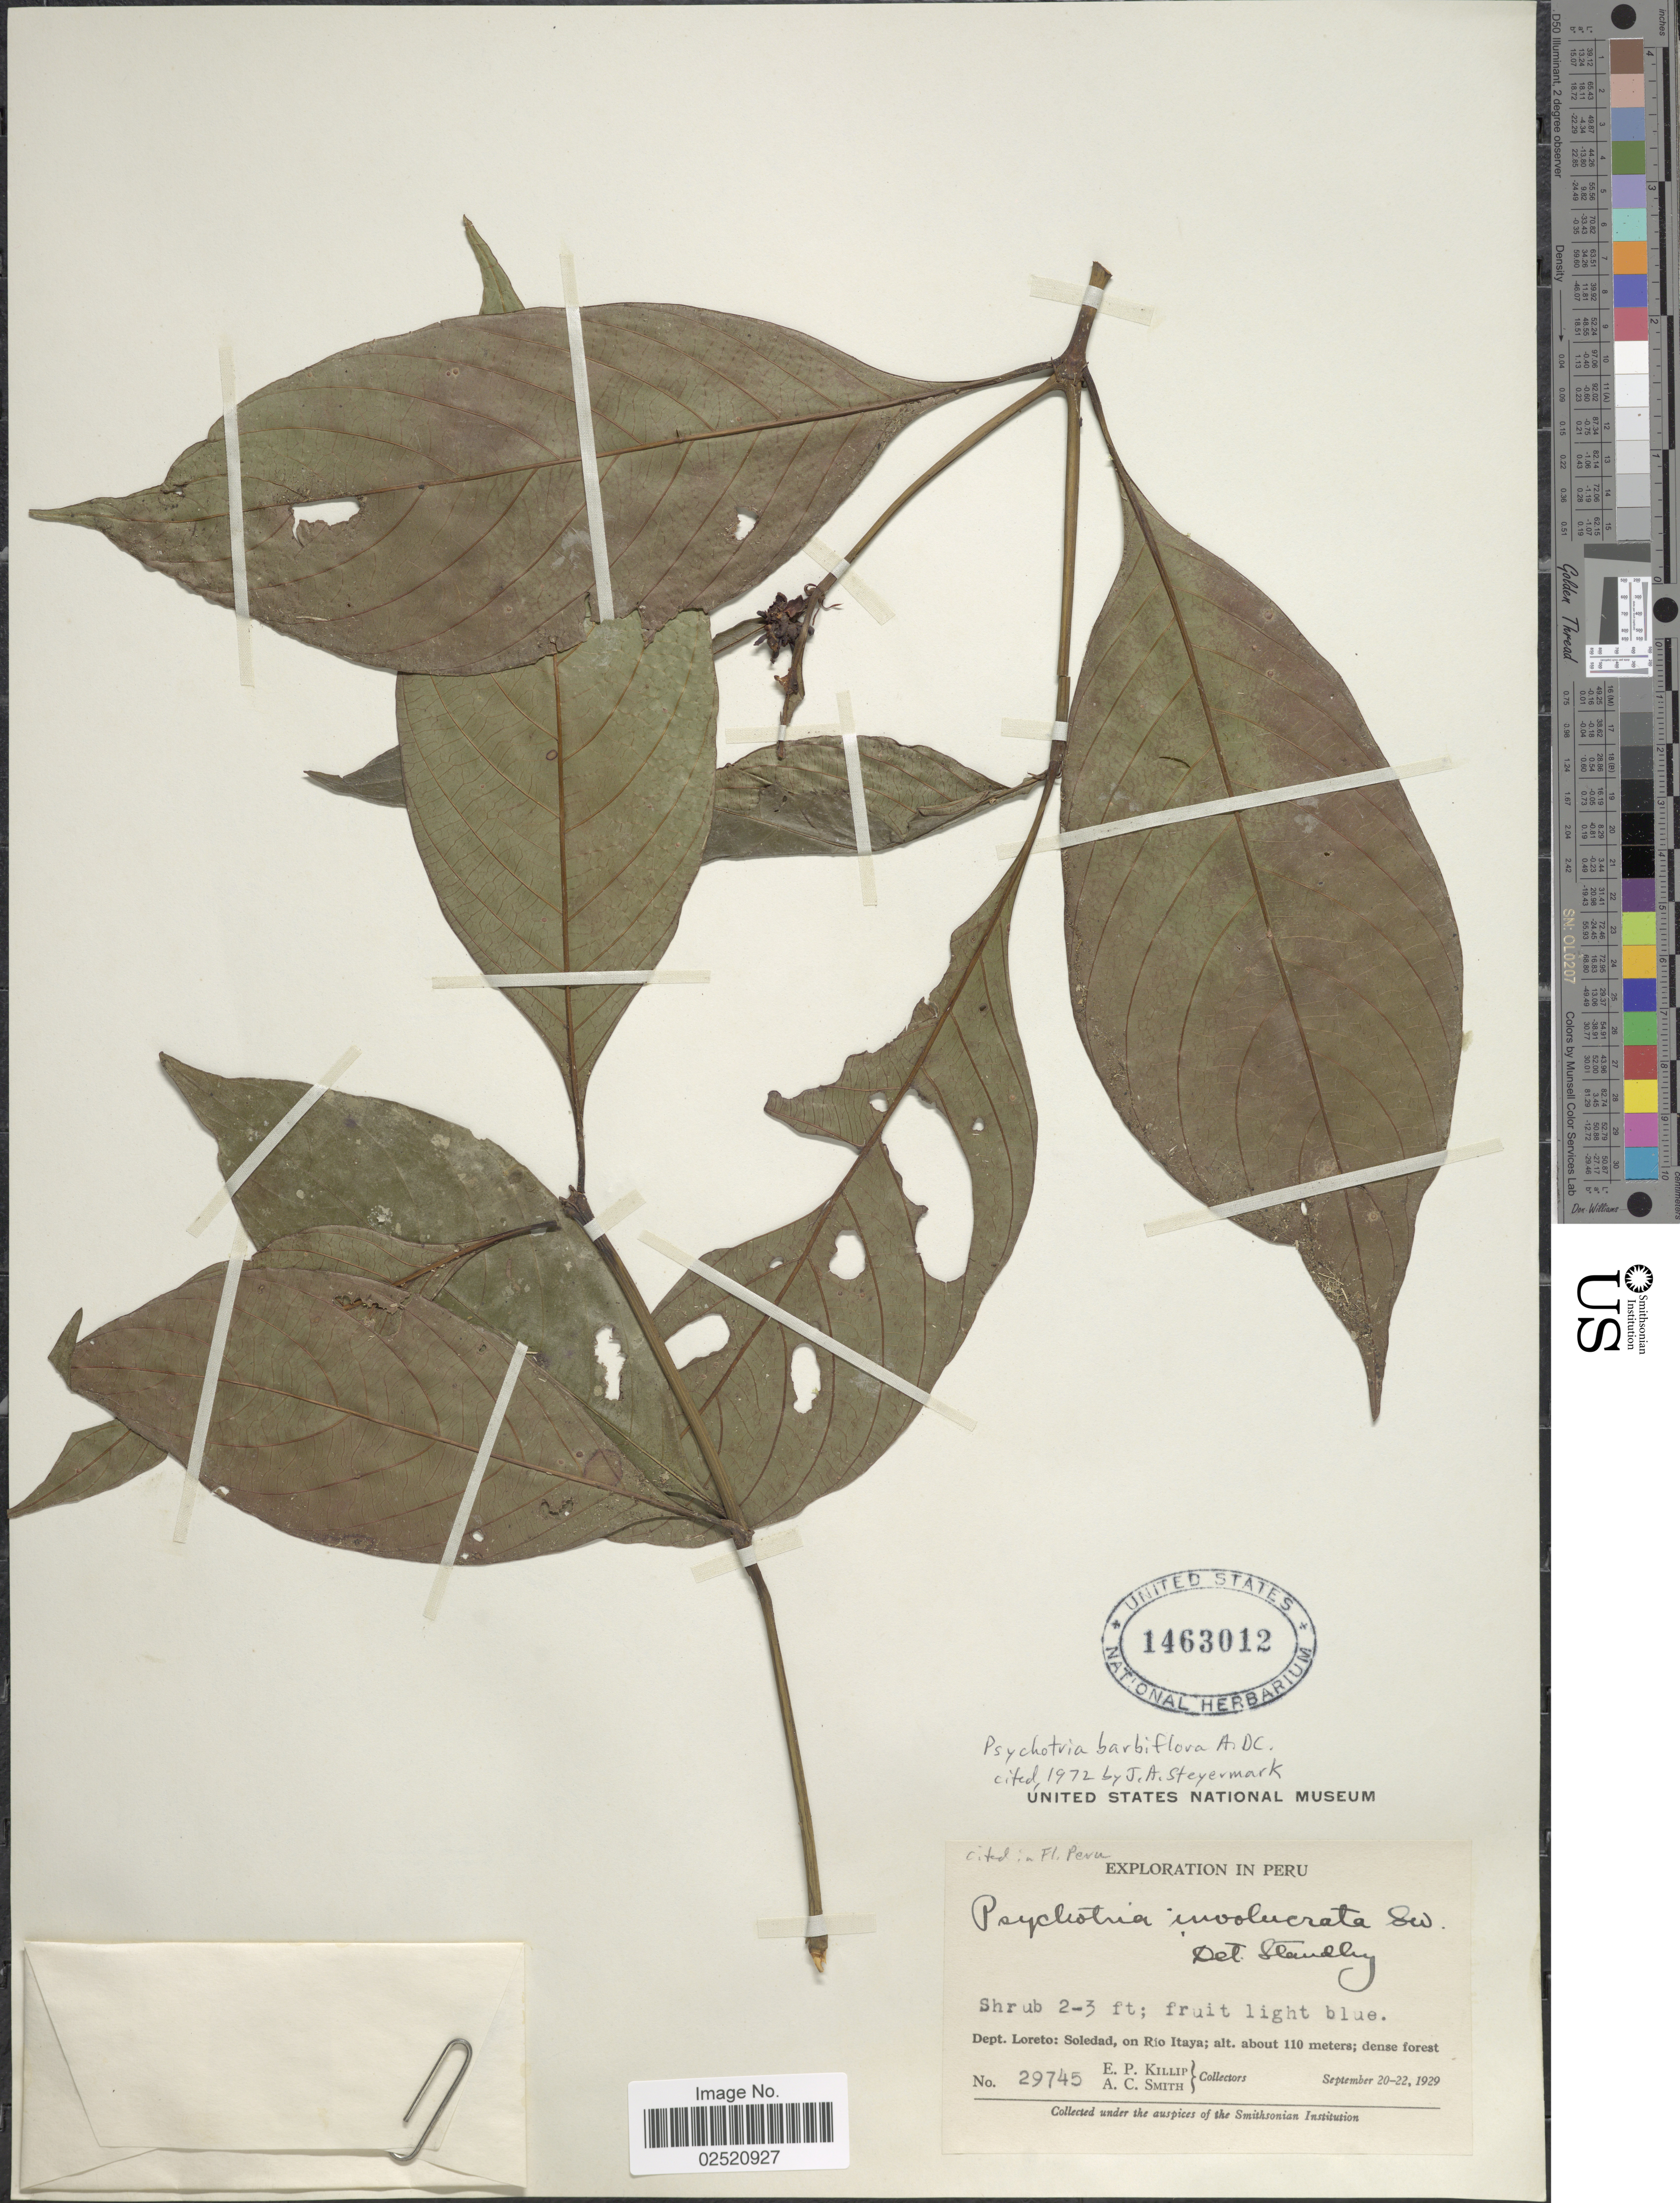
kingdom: Plantae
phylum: Tracheophyta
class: Magnoliopsida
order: Gentianales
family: Rubiaceae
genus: Psychotria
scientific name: Psychotria barbiflora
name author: DC.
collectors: E. P. Killip & A. C. Smith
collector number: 29745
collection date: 1929-09-20/1929-09-22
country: Peru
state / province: Loreto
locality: Soledad, on Rio Itaya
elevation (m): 110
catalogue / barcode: US 1463012